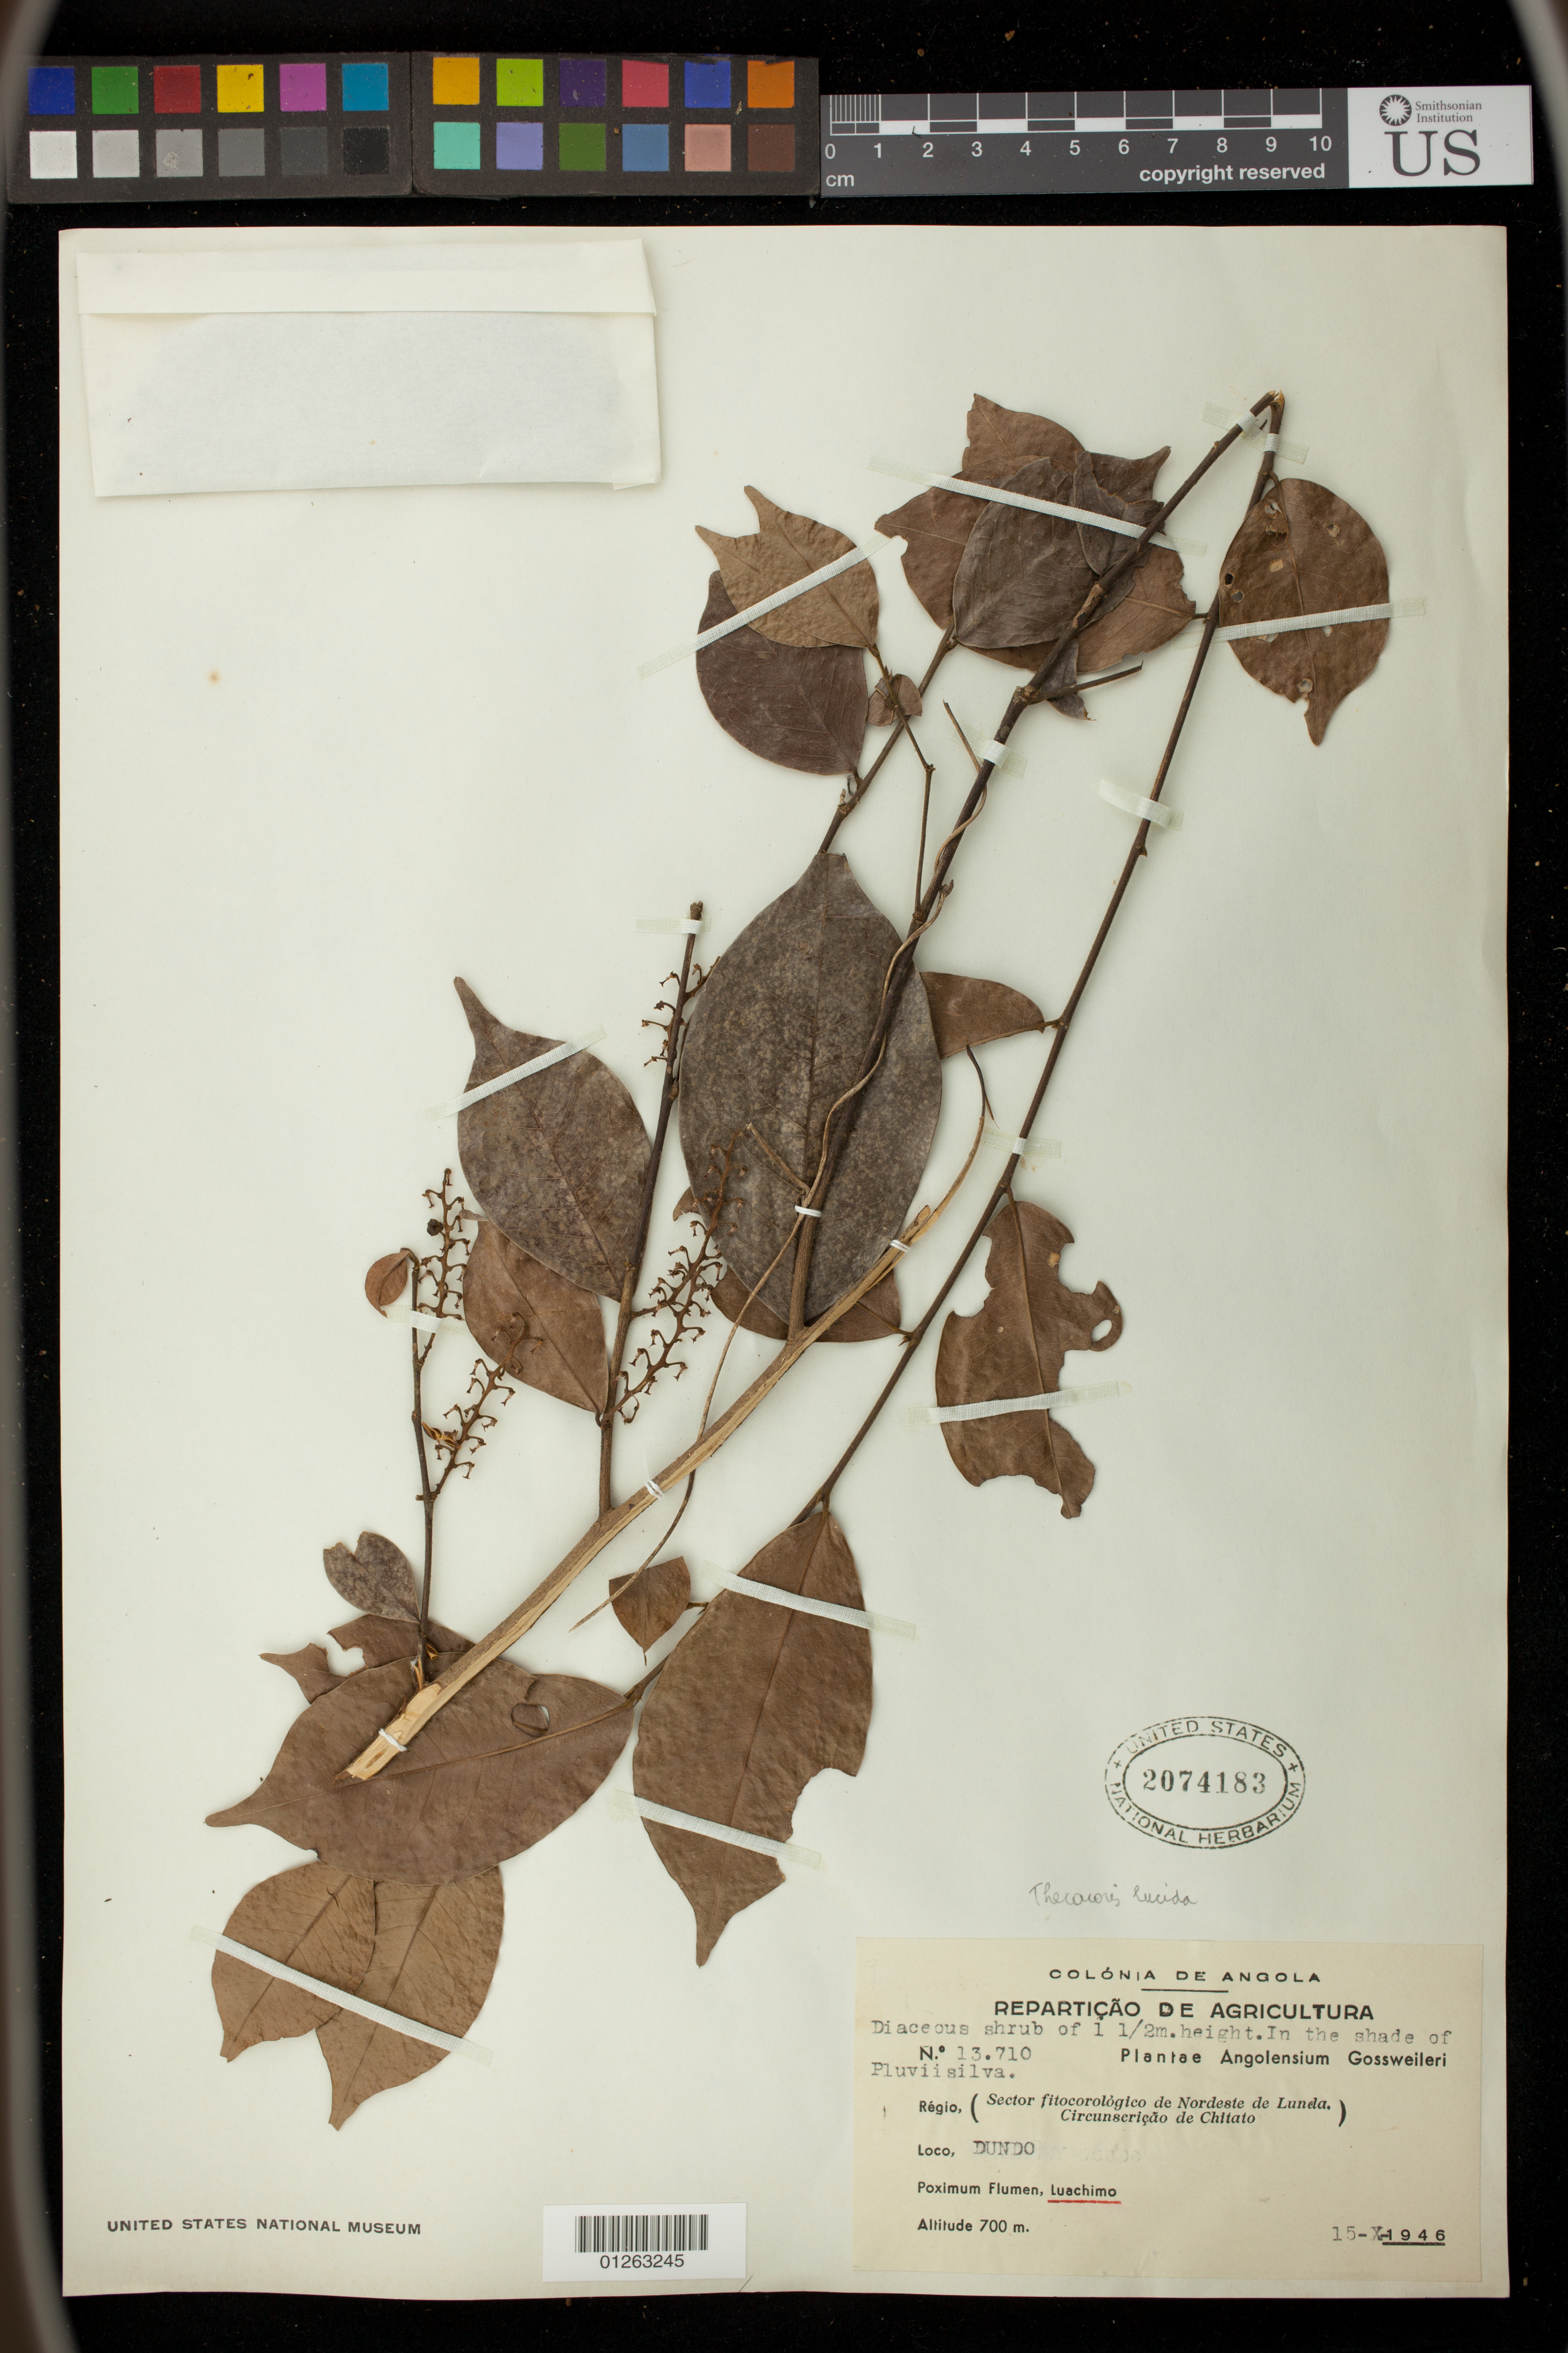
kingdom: Plantae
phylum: Tracheophyta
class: Magnoliopsida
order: Malpighiales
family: Phyllanthaceae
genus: Thecacoris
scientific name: Thecacoris lucida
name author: (Pax) Hutch.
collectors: A. Gossweiler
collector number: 13.710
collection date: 1946-10-15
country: Angola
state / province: Lunda Norte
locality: Circunscricao de Chitato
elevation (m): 701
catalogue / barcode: US 2074183